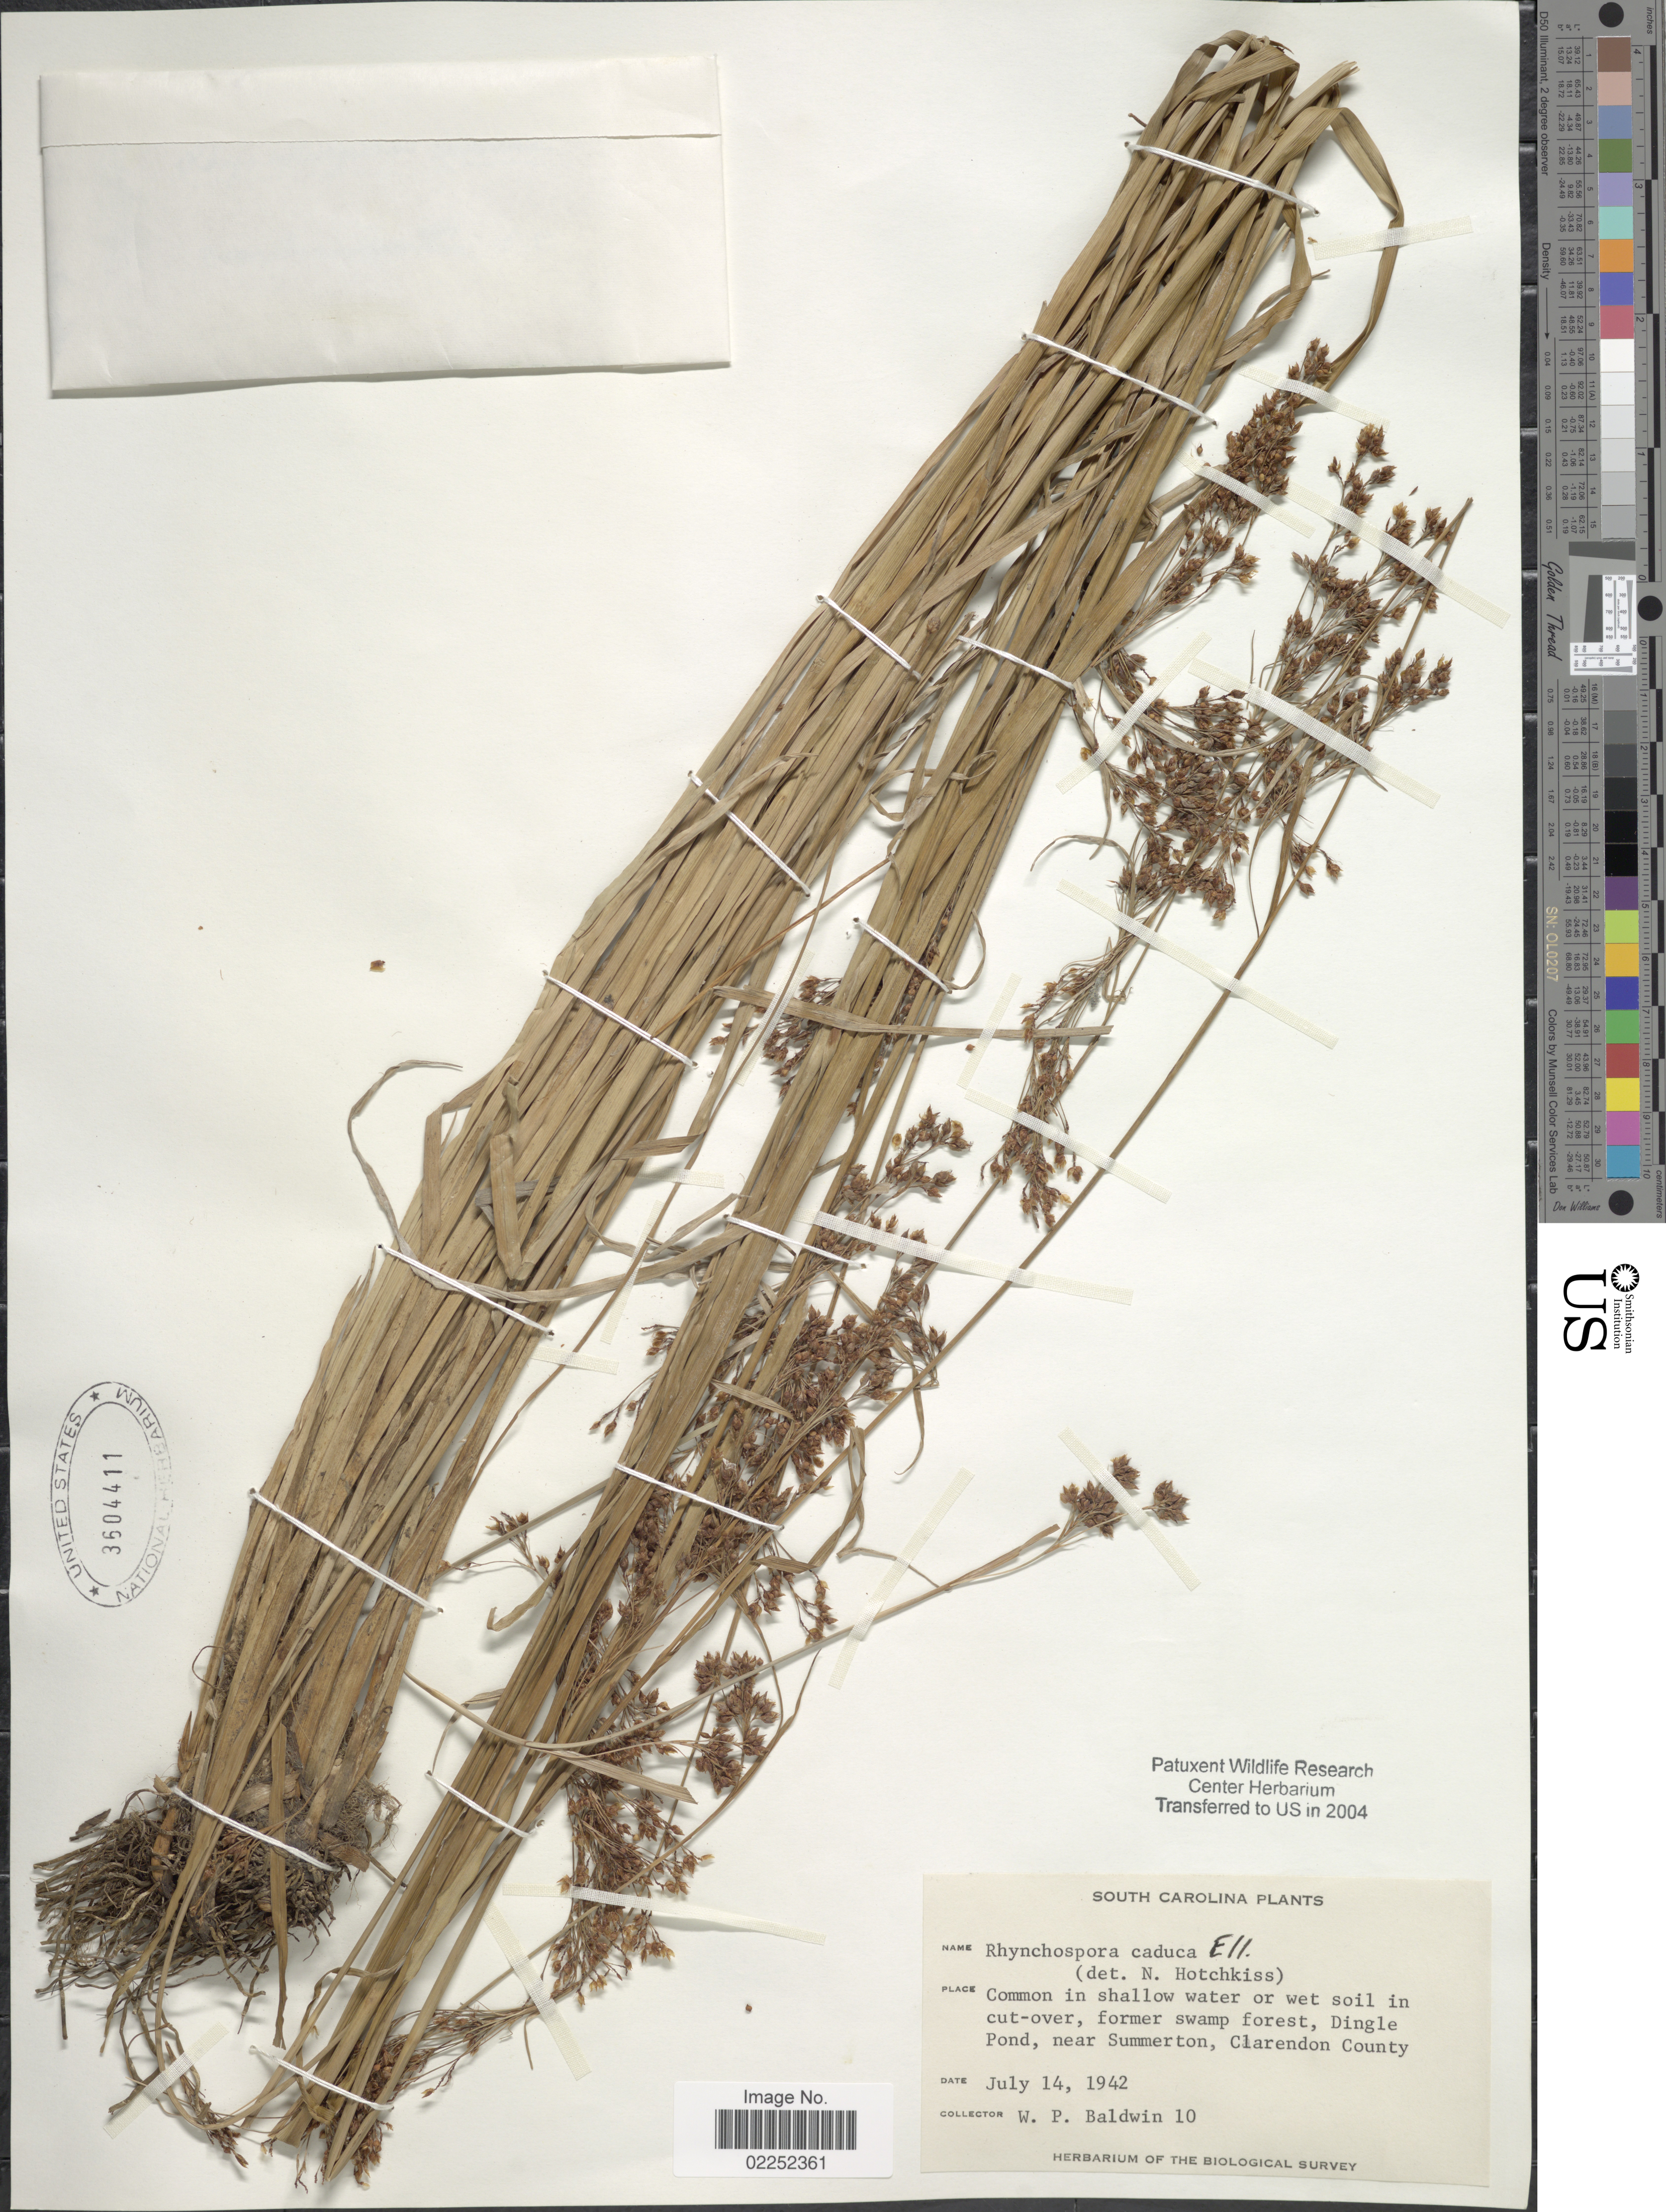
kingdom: Plantae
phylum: Tracheophyta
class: Liliopsida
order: Poales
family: Cyperaceae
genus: Rhynchospora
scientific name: Rhynchospora caduca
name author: Elliott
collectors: W. Baldwin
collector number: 10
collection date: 1942-07-14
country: United States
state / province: South Carolina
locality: Dingle Pond, near Summerton, Clarendon County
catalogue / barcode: US 3604411